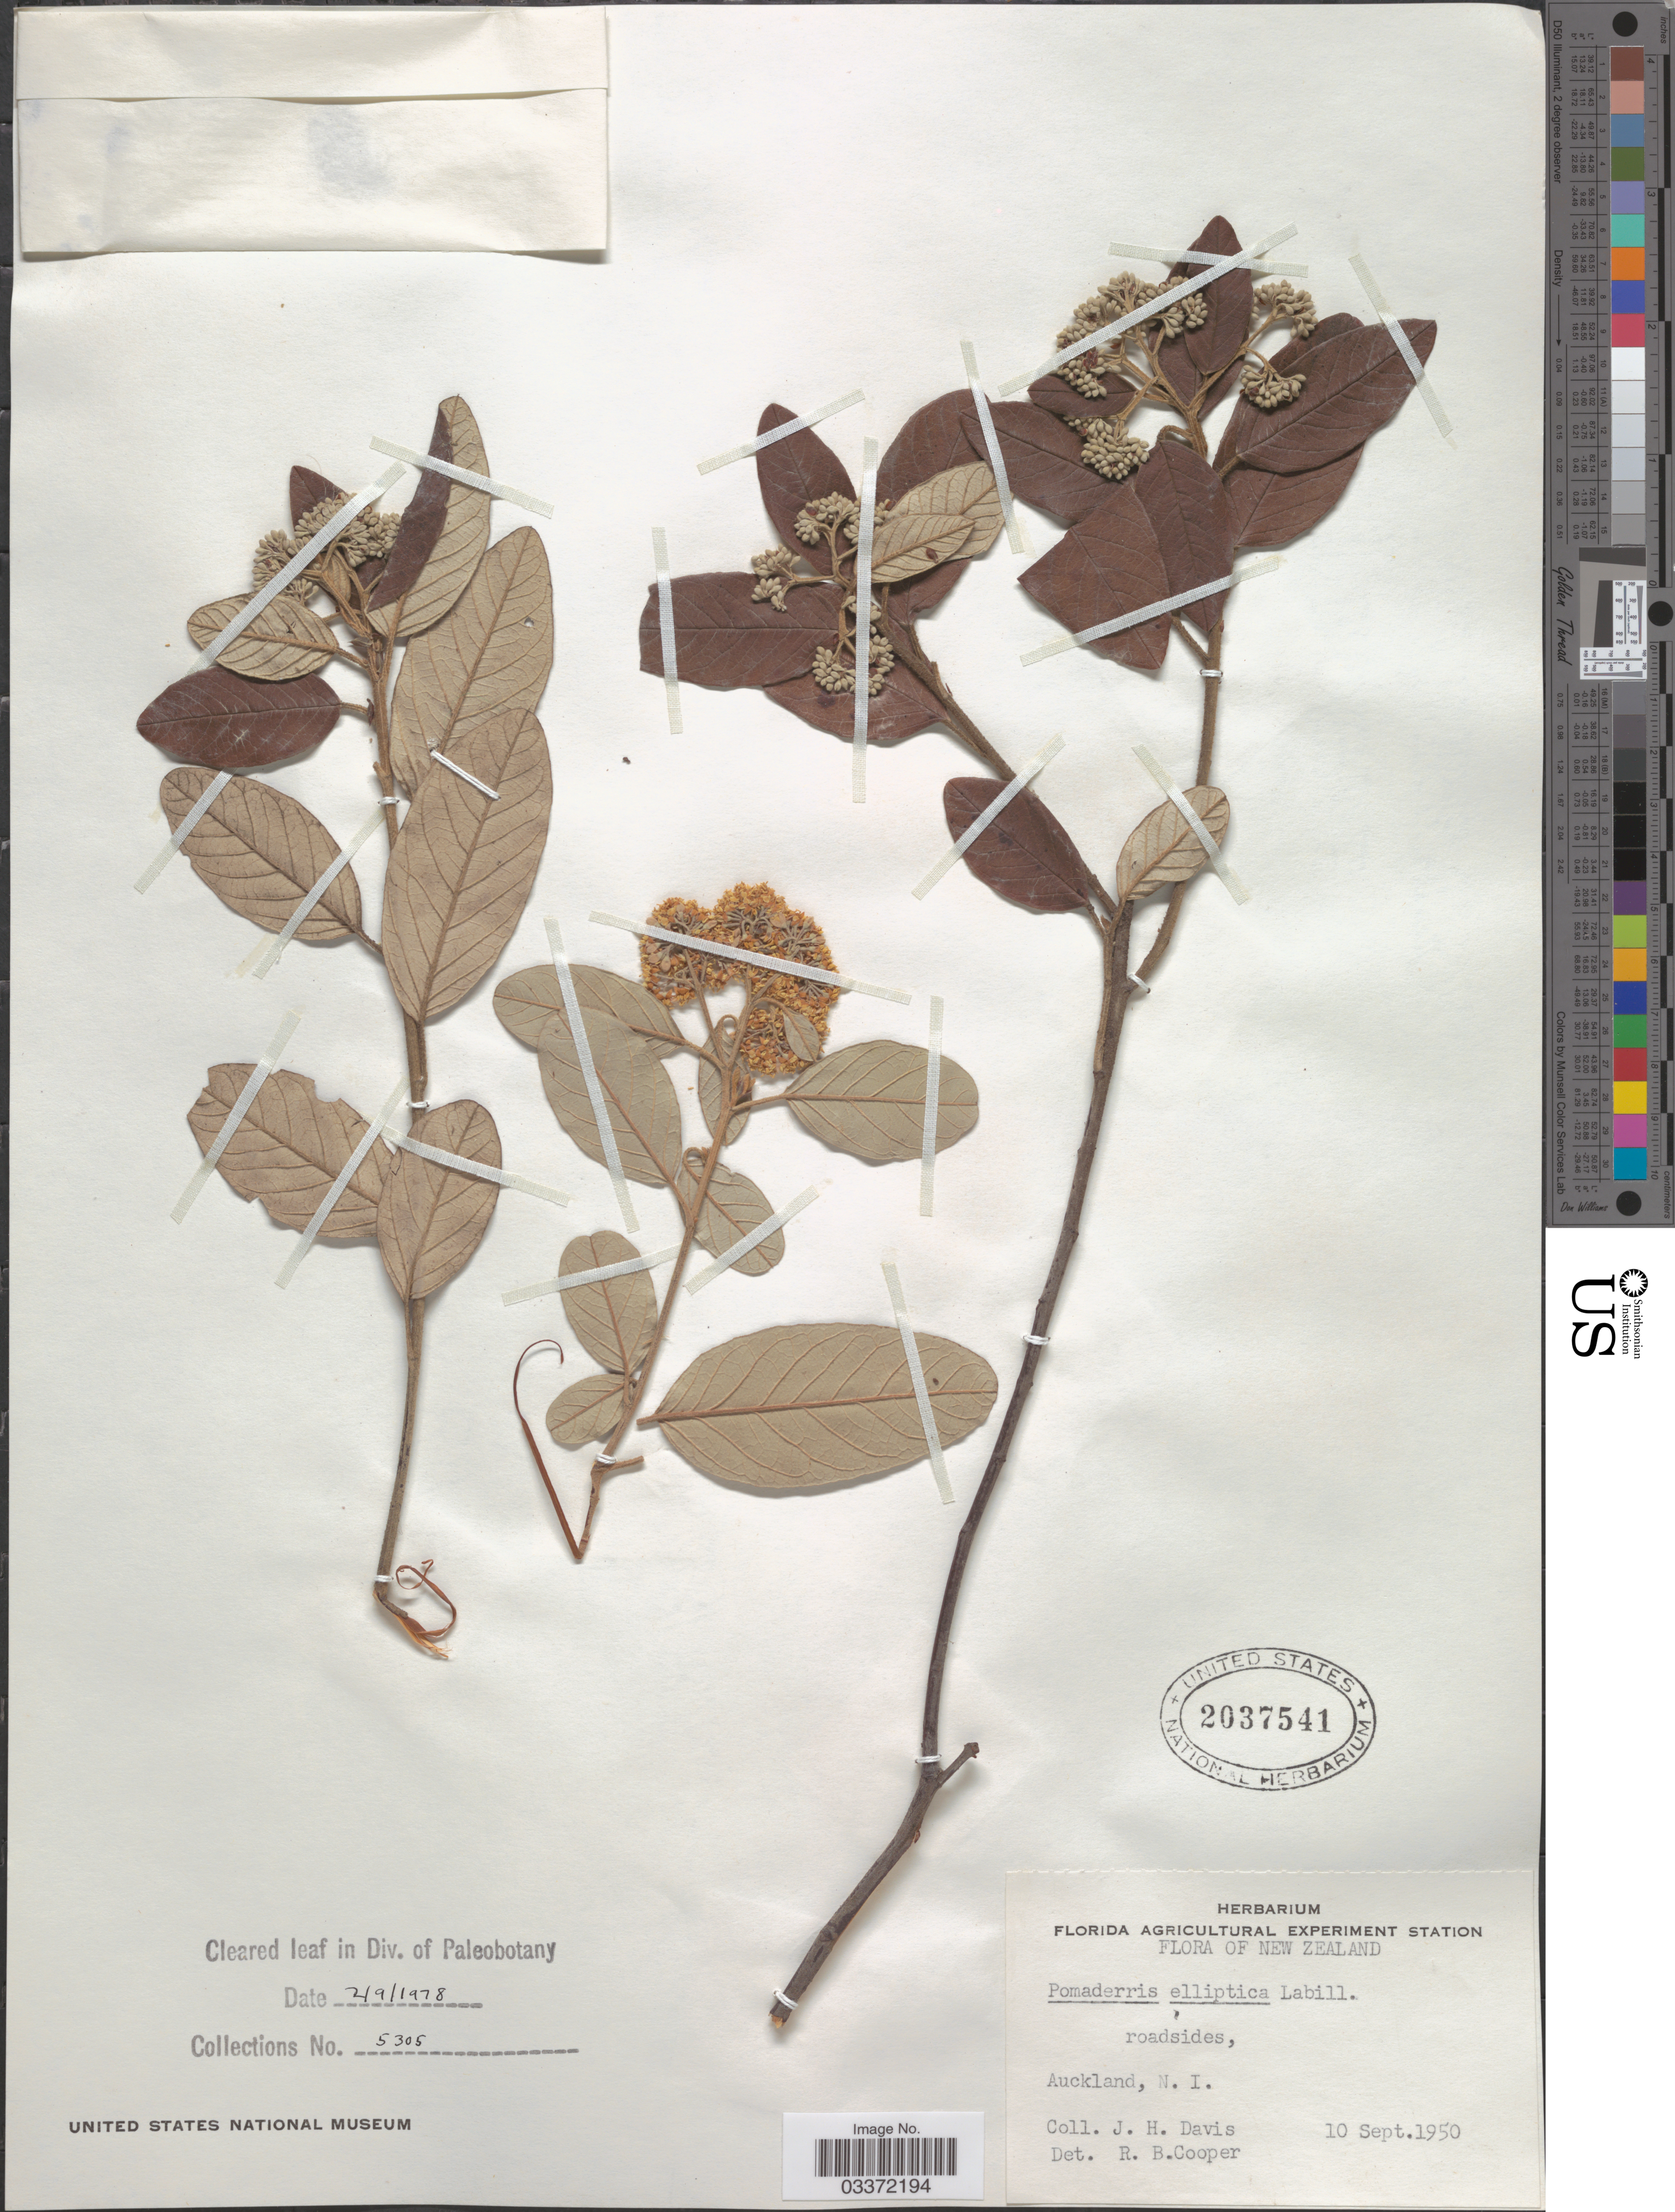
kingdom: Plantae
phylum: Tracheophyta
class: Magnoliopsida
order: Rosales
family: Rhamnaceae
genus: Pomaderris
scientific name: Pomaderris elliptica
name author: Labill.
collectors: J. Davis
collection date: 1950-09-10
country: New Zealand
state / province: Auckland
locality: N.I.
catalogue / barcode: US 2037541